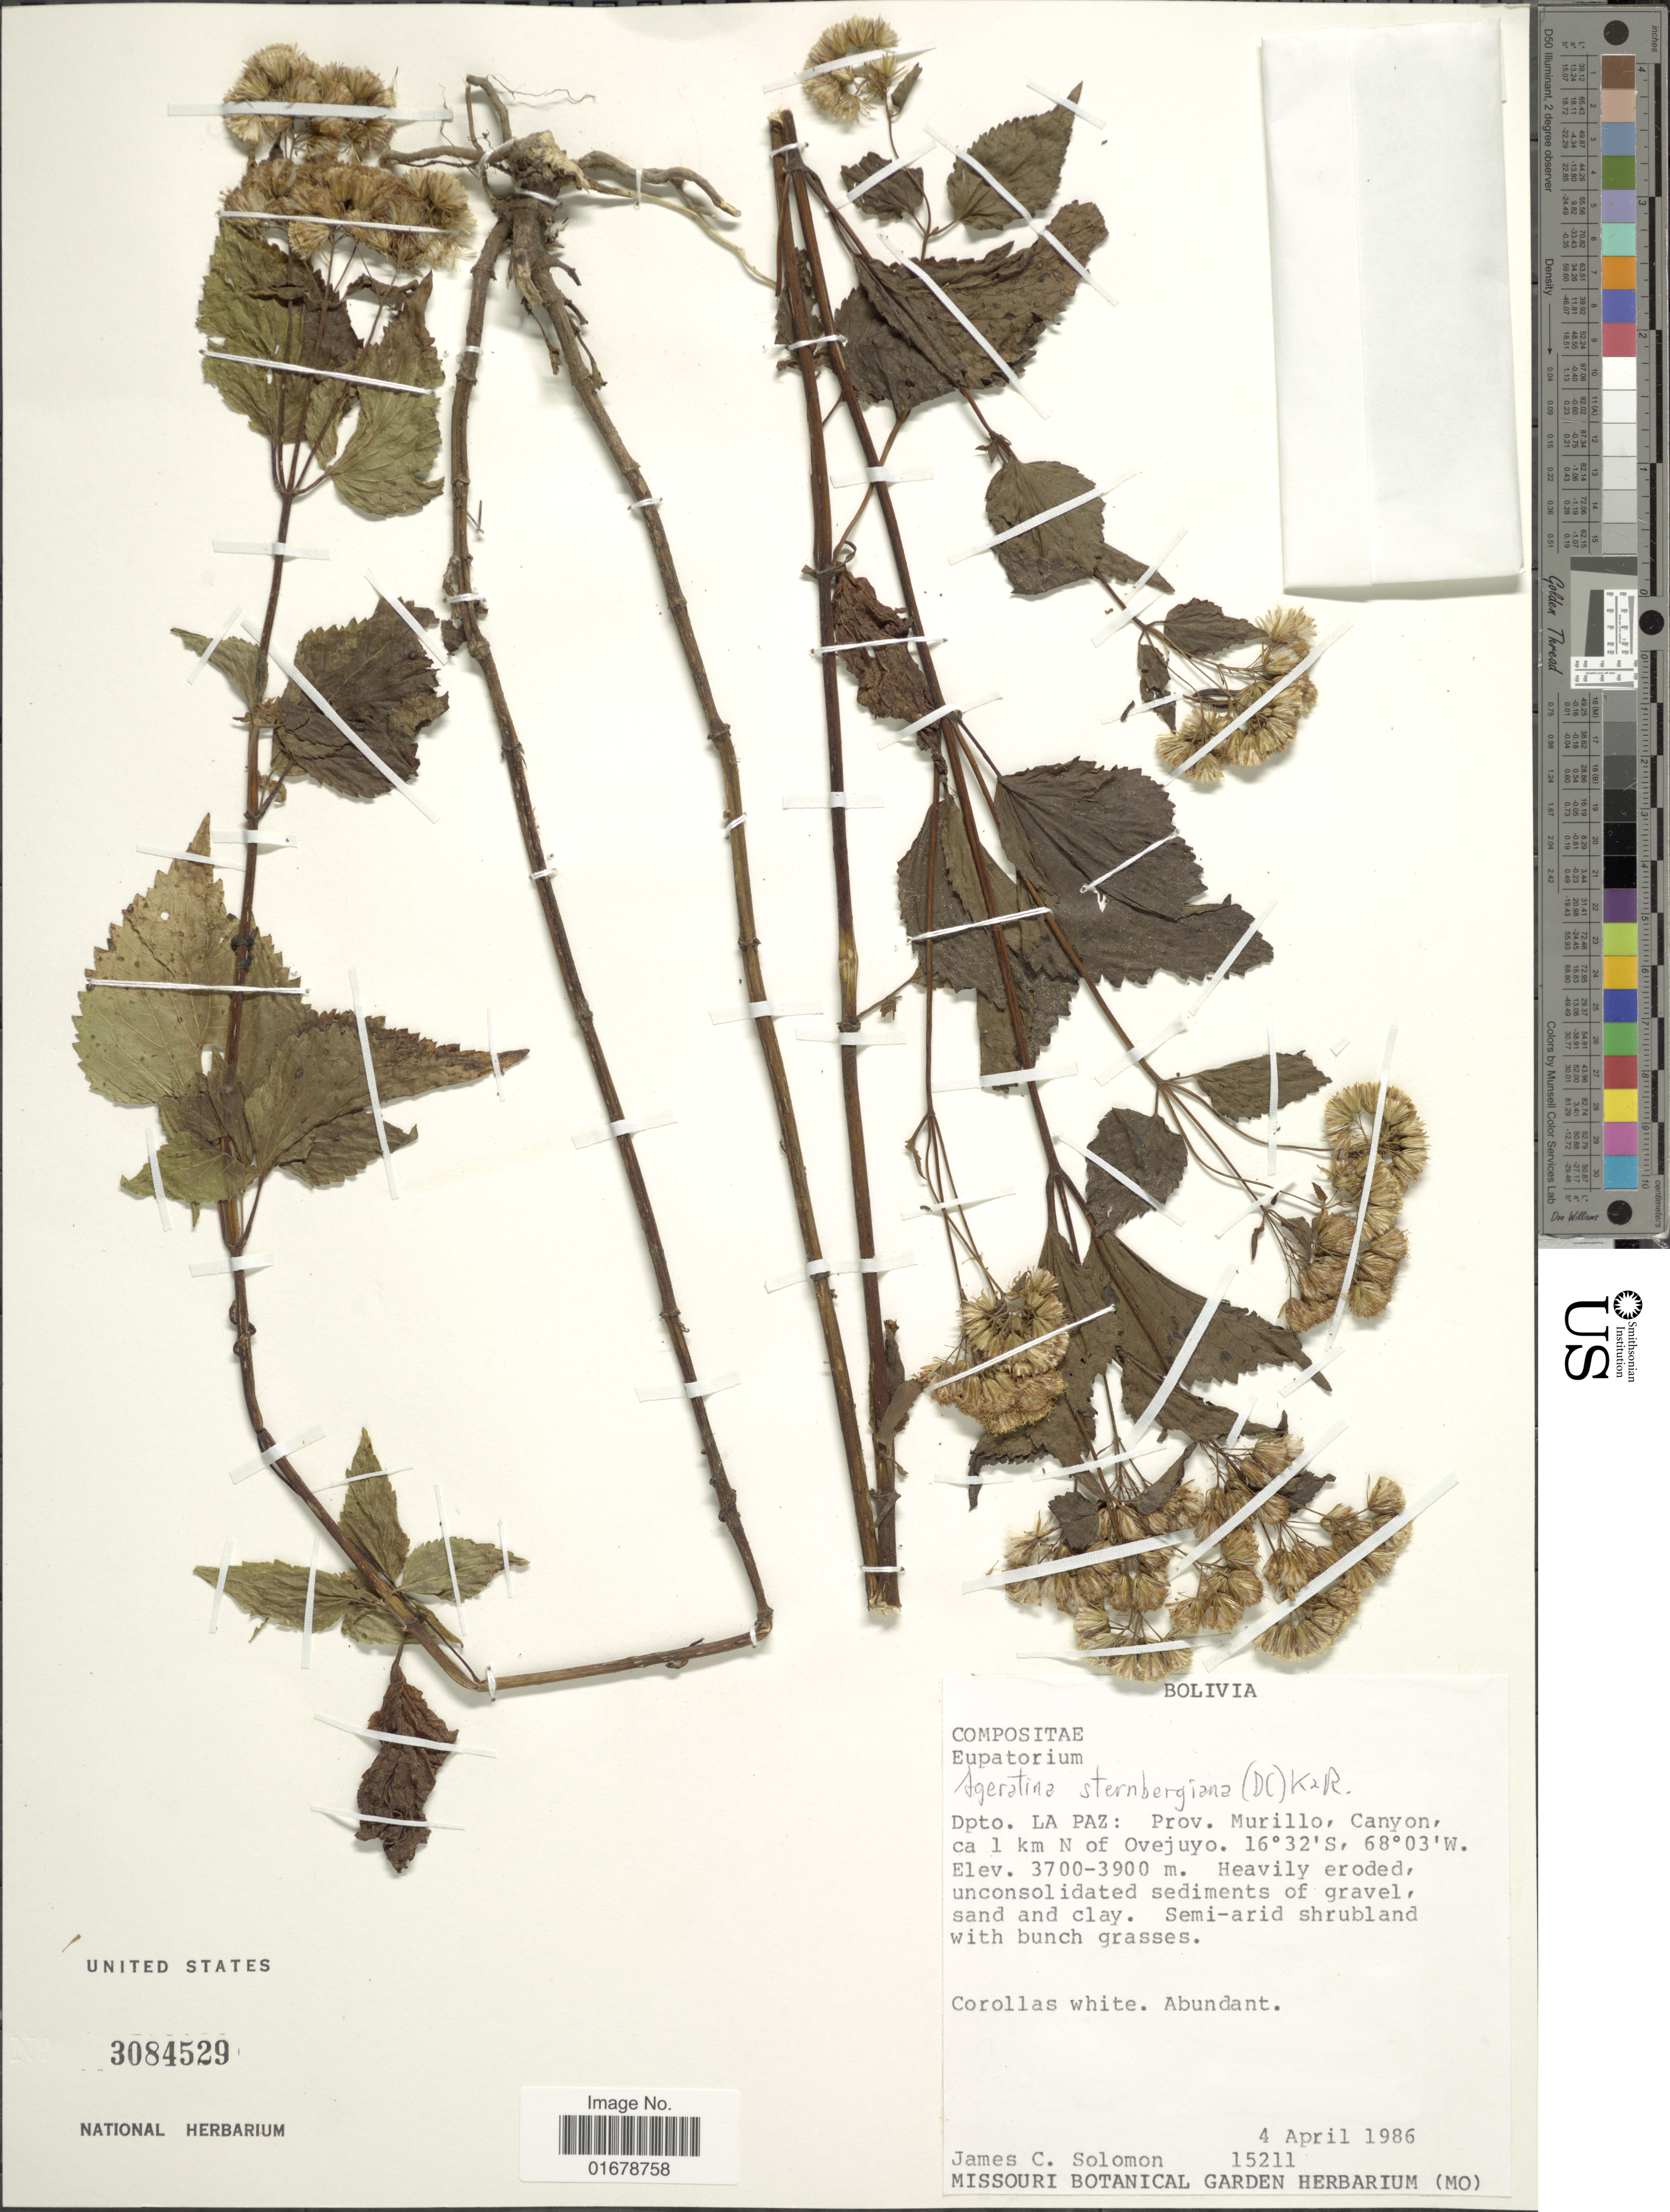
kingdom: Plantae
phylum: Tracheophyta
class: Magnoliopsida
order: Asterales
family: Asteraceae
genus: Ageratina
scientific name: Ageratina sternbergiana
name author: (DC.) R.M. King & H. Rob.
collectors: J. C. Solomon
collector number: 15211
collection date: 1986-04-04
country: Bolivia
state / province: La Paz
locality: Dpto. La Paz: Prov. Murillo, Canyon, 1 km N of Ovejuyo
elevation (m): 3700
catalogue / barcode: US 3084529